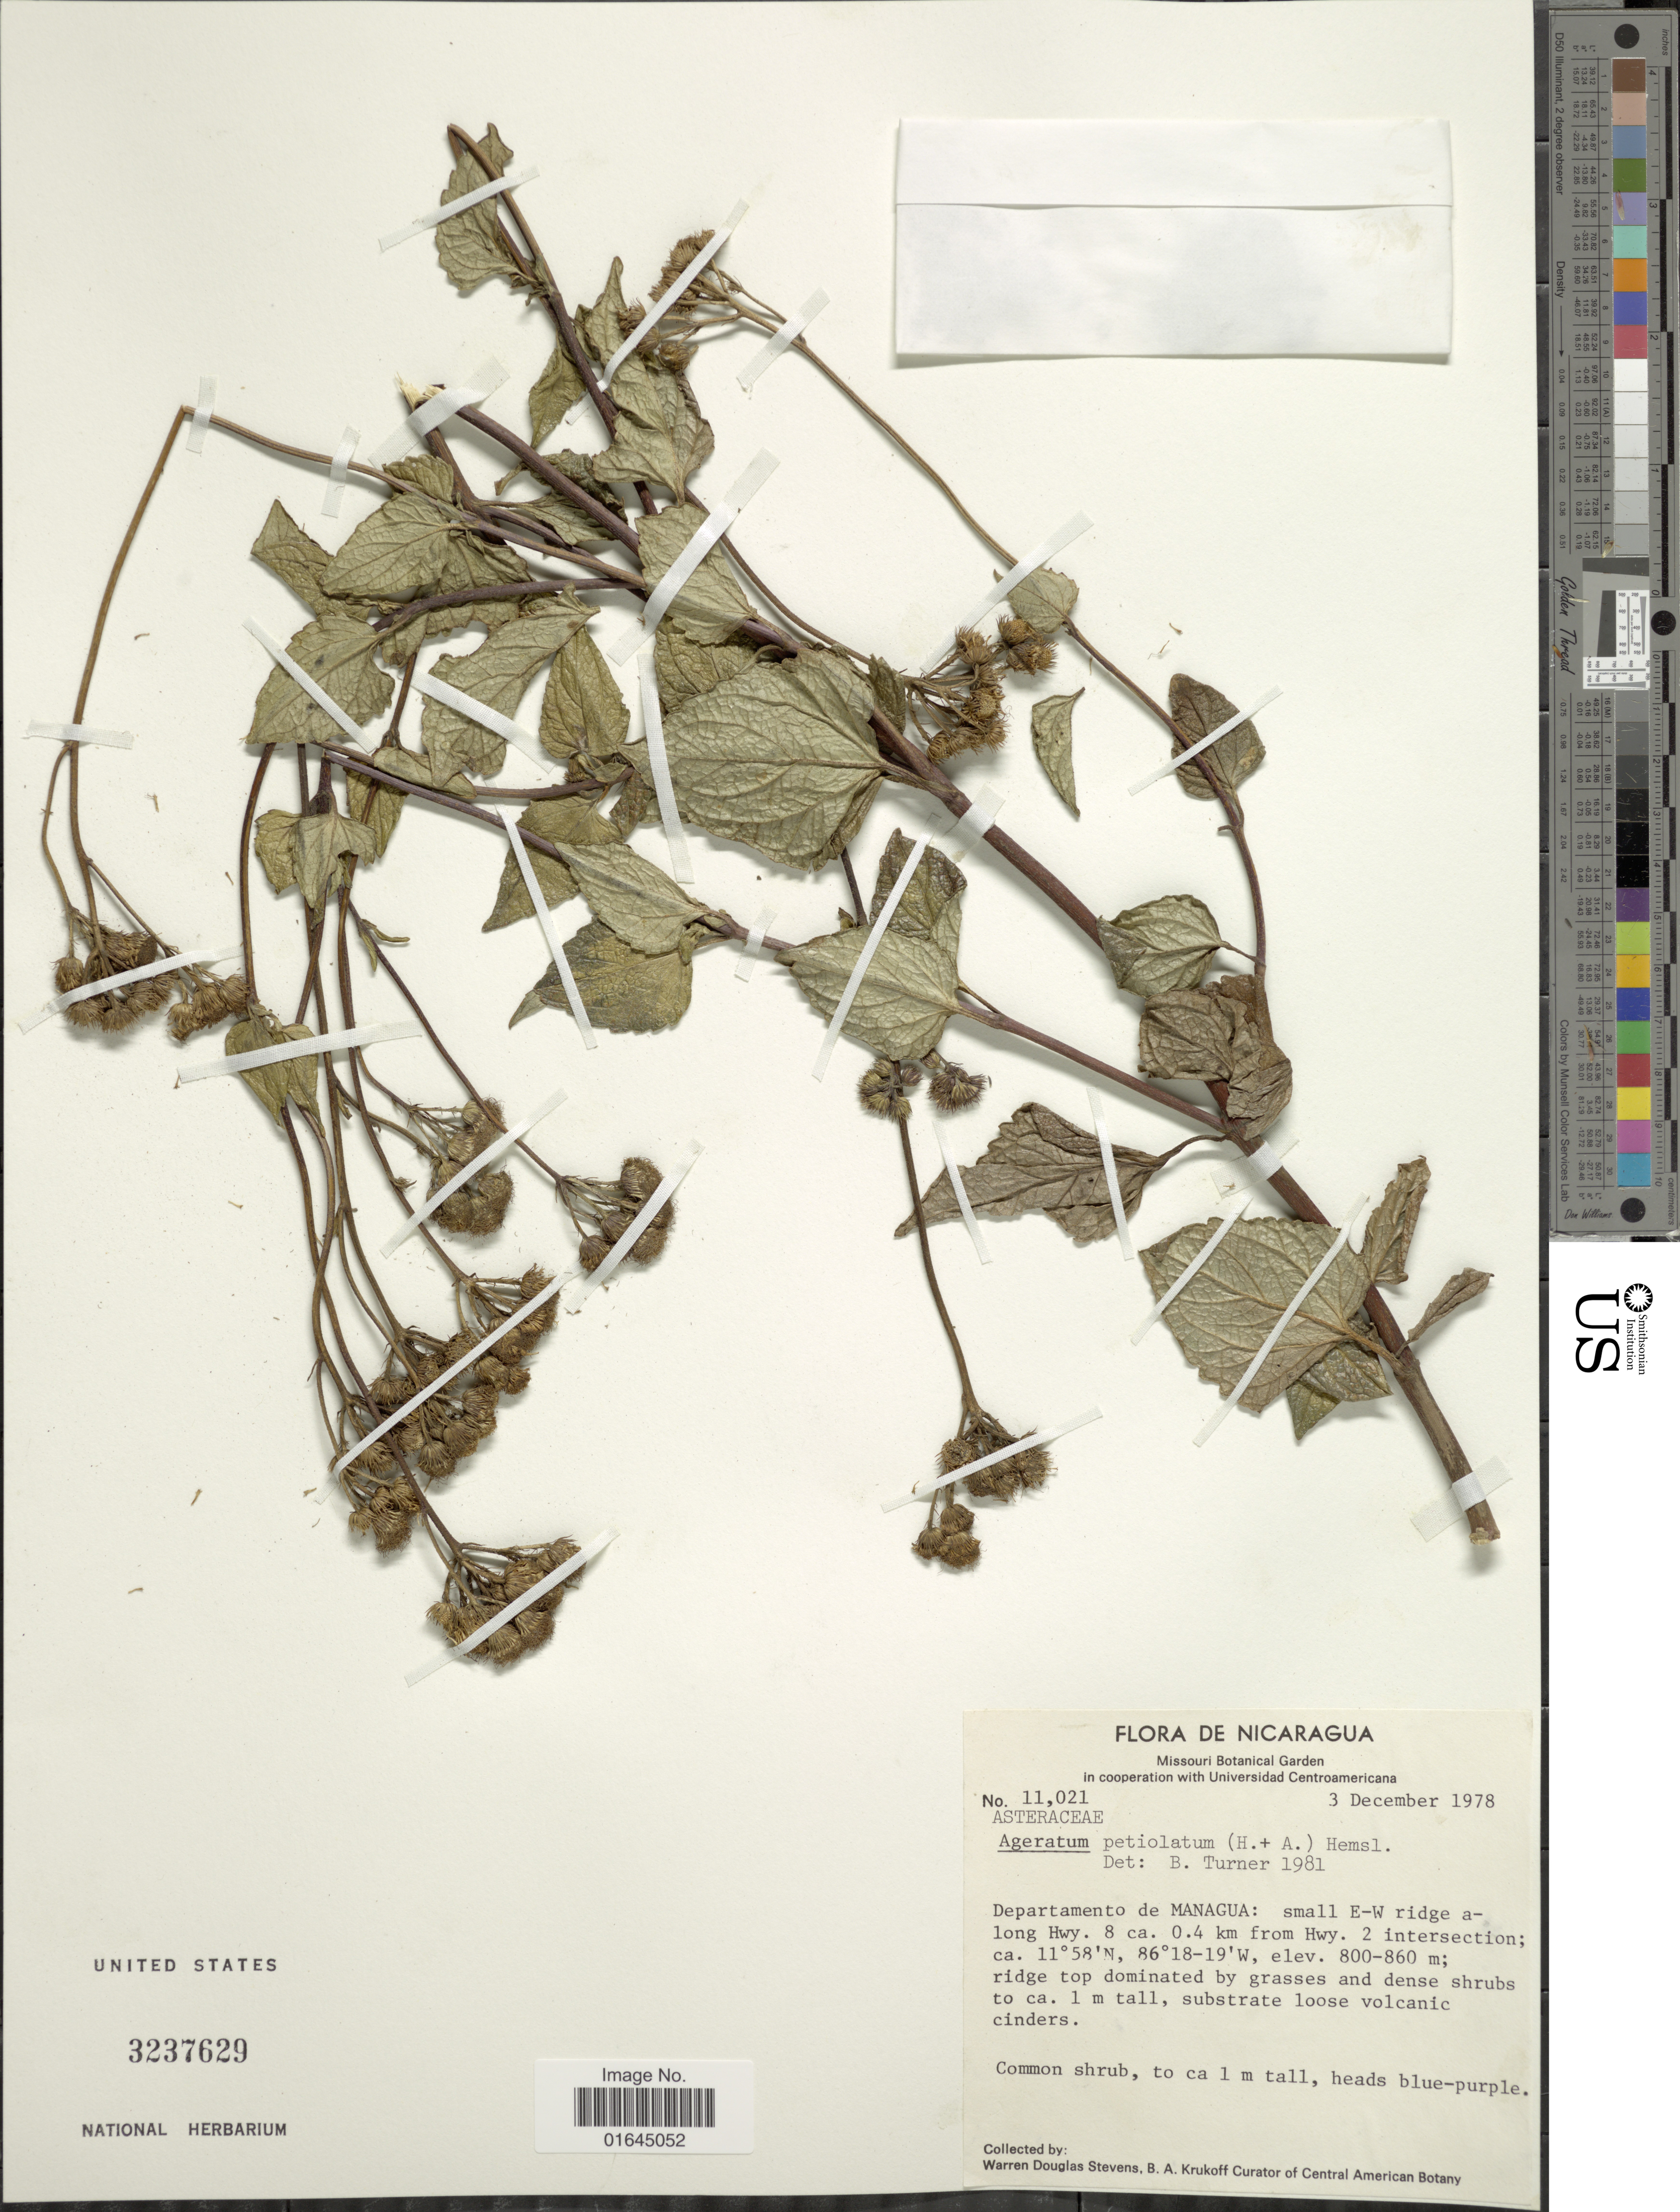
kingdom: Plantae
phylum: Tracheophyta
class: Magnoliopsida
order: Asterales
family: Asteraceae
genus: Ageratum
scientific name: Ageratum petiolatum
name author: (Hook. & Arn.) Hemsl.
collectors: W. D. Stevens & B. A. Krukoff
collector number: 11021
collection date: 1978-12-03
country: Nicaragua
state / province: Managua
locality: Departamento de Managua: small E-W ridge along Hwy. 8 ca. 0.4 km from Hwy.2 intersection.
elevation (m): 800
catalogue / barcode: US 3237629